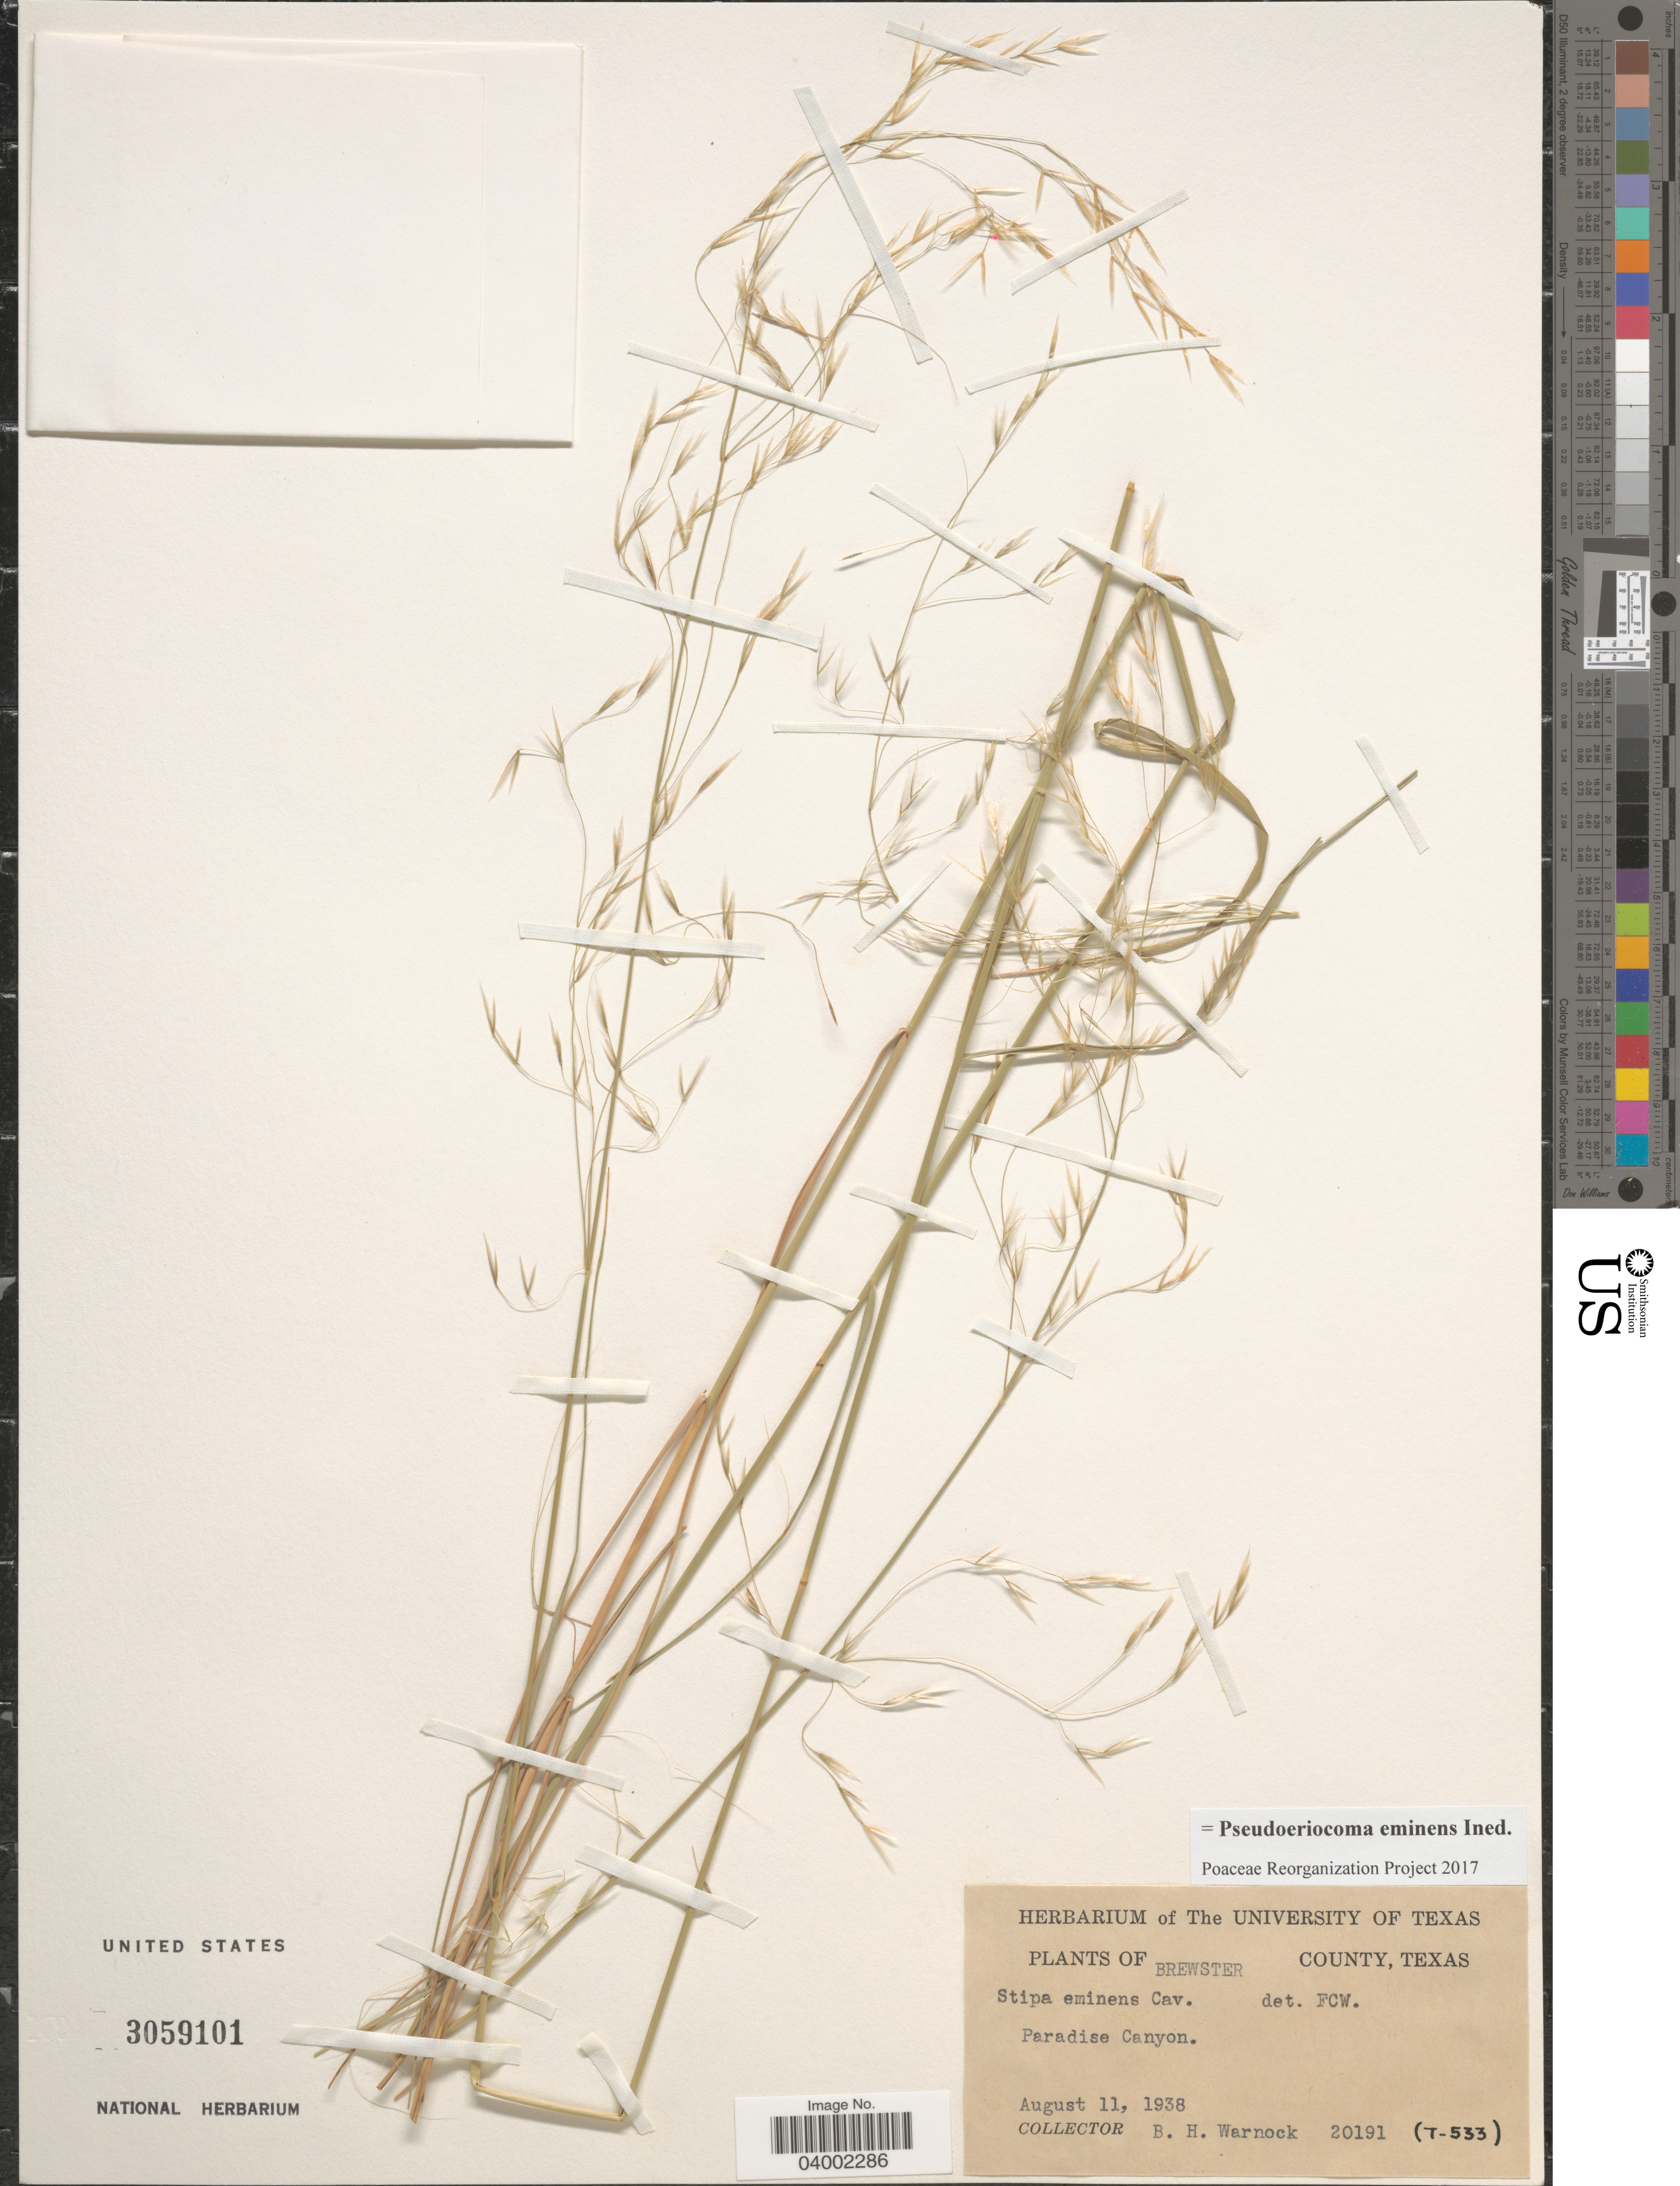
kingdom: Plantae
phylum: Tracheophyta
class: Liliopsida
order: Poales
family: Poaceae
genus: Pseudoeriocoma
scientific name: Pseudoeriocoma eminens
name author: (Cav.) Romasch.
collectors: B. H. Warnock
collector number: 20191(T-533)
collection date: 1938-08-11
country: United States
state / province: Texas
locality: Brewster County. Paradise Canyon.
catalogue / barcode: US 3059101